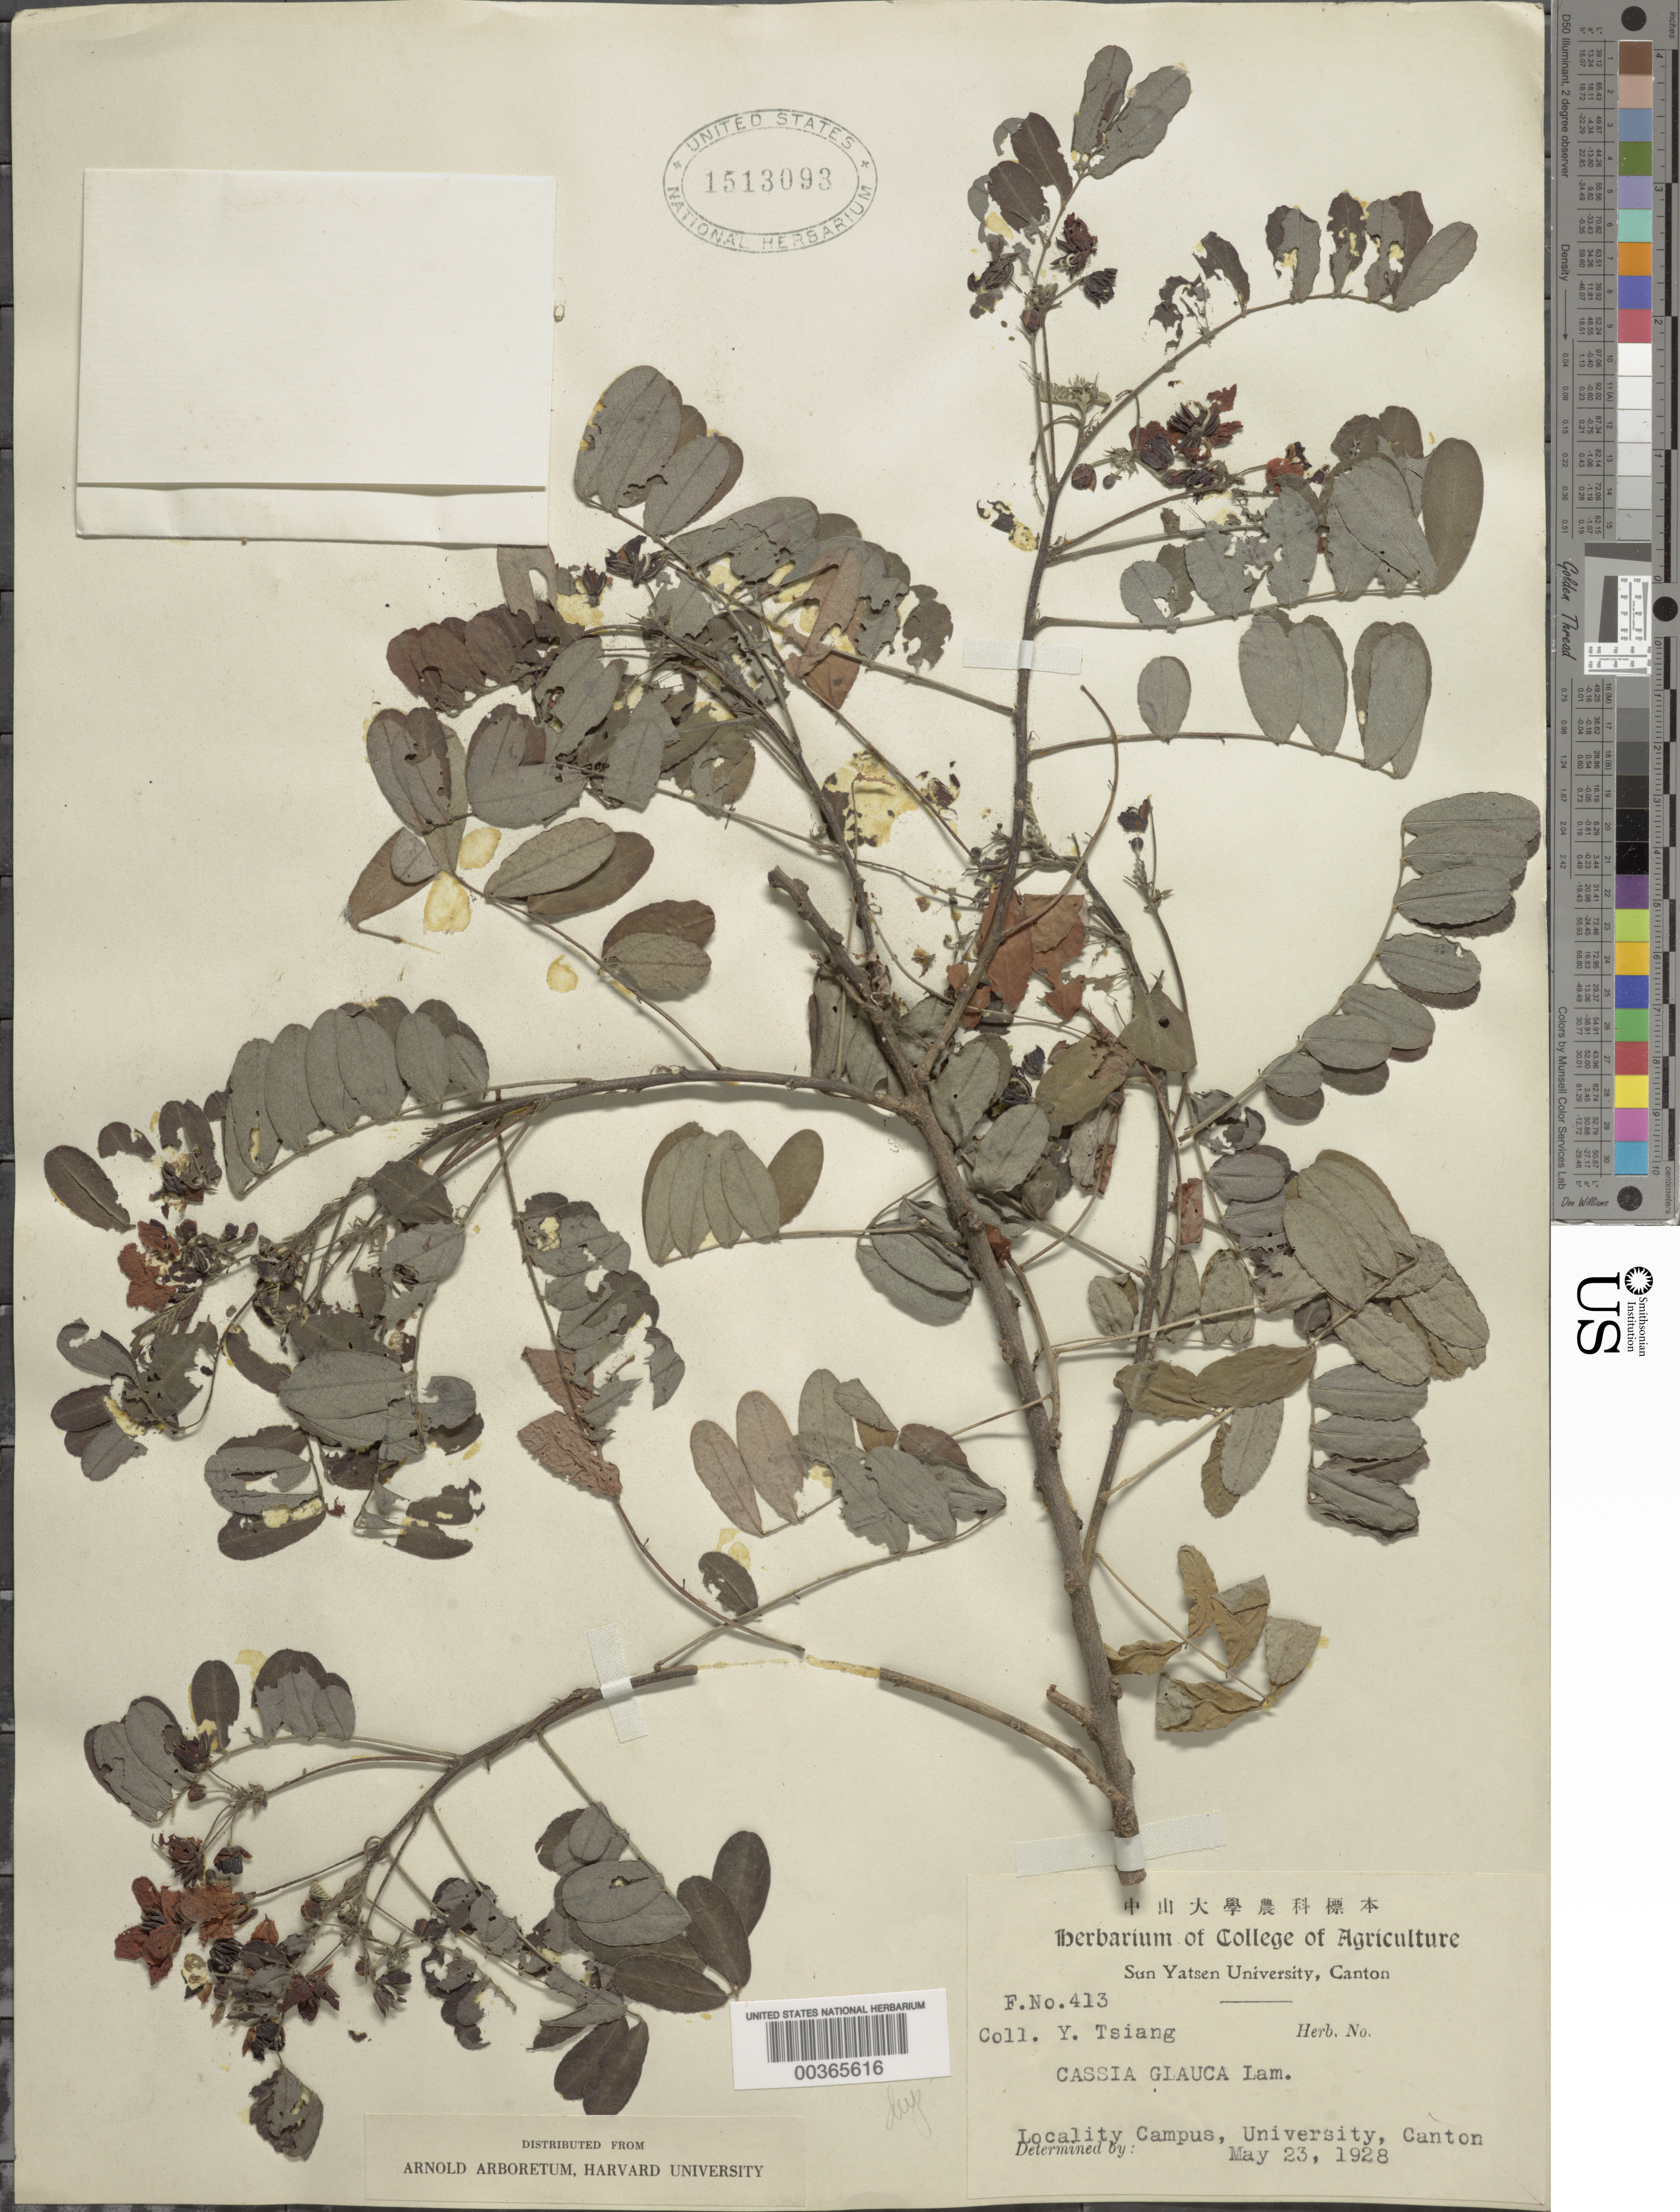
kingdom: Plantae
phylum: Tracheophyta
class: Magnoliopsida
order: Fabales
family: Fabaceae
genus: Senna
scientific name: Senna surattensis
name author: (Burm. f.) H.S. Irwin & Barneby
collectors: Y. Tsiang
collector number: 413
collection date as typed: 23 May 1928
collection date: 1928-05-23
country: China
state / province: Guangdong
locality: Canton, campus, university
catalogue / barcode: US 1513093